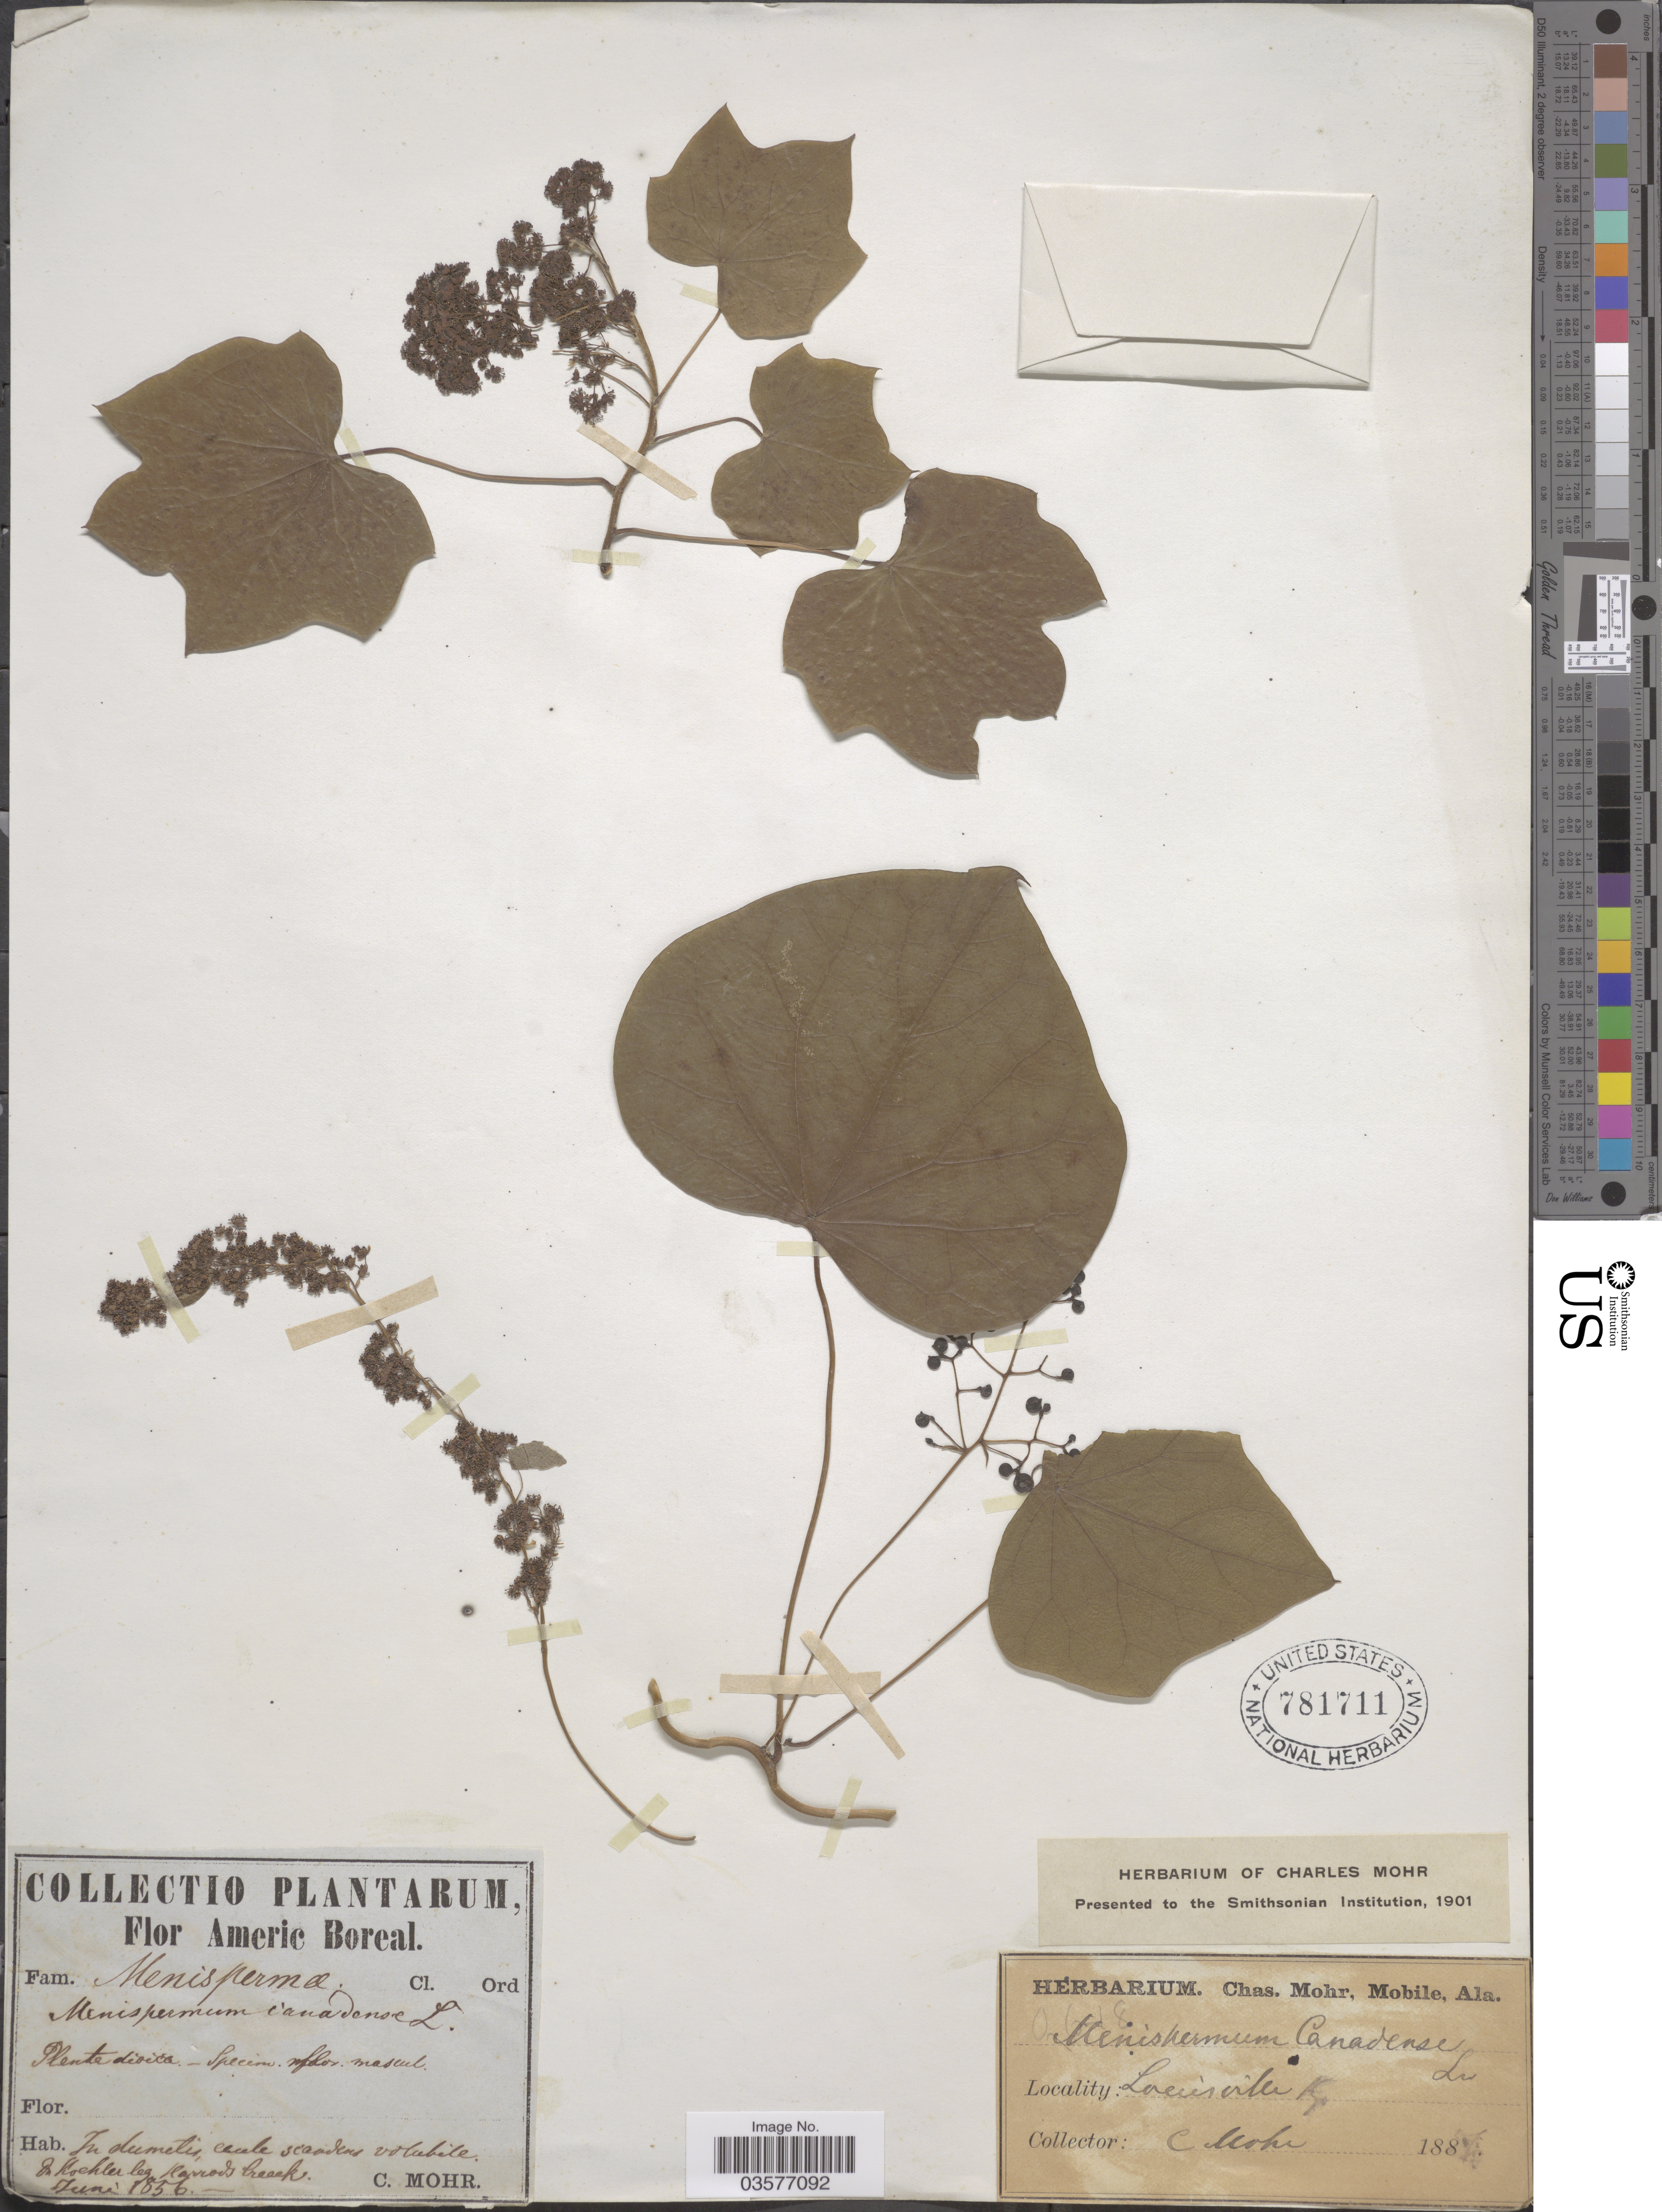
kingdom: Plantae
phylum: Tracheophyta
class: Magnoliopsida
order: Ranunculales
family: Menispermaceae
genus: Menispermum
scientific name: Menispermum canadense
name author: L.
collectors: -. Koehler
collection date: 1856-06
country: United States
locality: Americ Boreal. Harrods Creek.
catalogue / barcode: US 781711-2